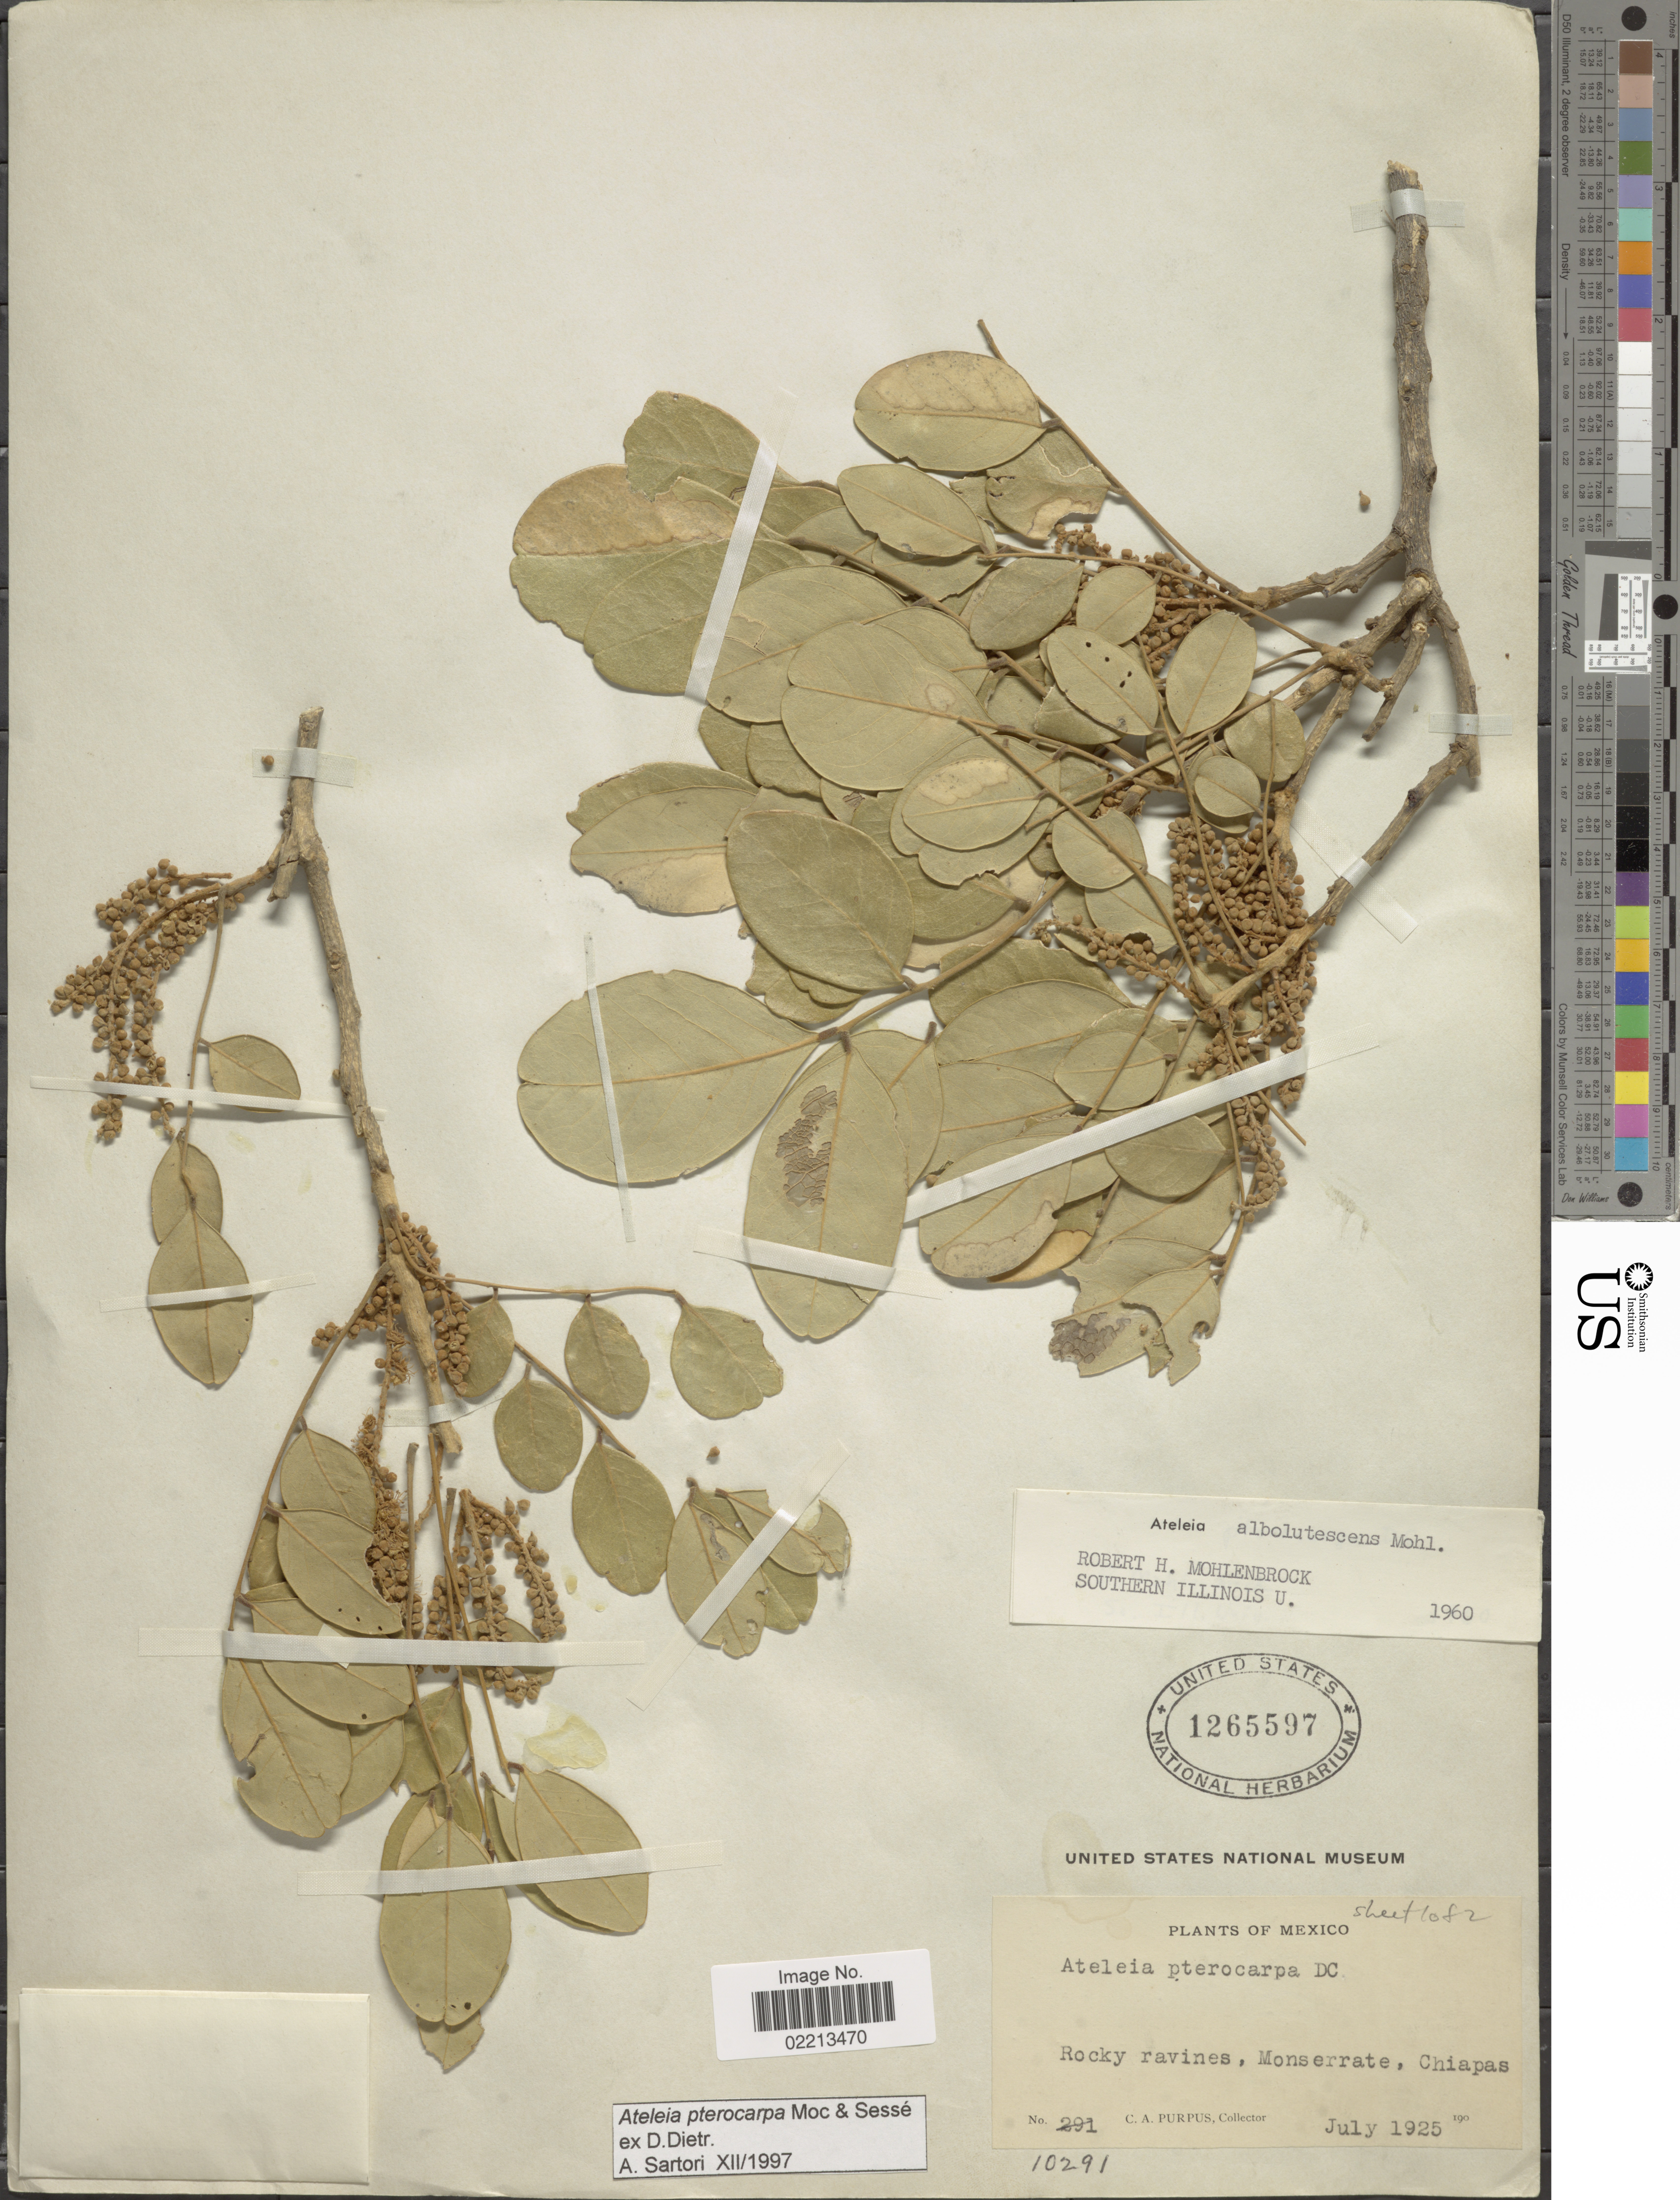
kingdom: Plantae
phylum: Tracheophyta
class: Magnoliopsida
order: Fabales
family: Fabaceae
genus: Ateleia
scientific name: Ateleia pterocarpa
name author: Moc. & Sessé ex D. Dietr.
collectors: C. A. Purpus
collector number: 10291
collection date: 1925-07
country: Mexico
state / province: Chiapas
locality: Rocky ravines, Monserrate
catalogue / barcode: US 1265597